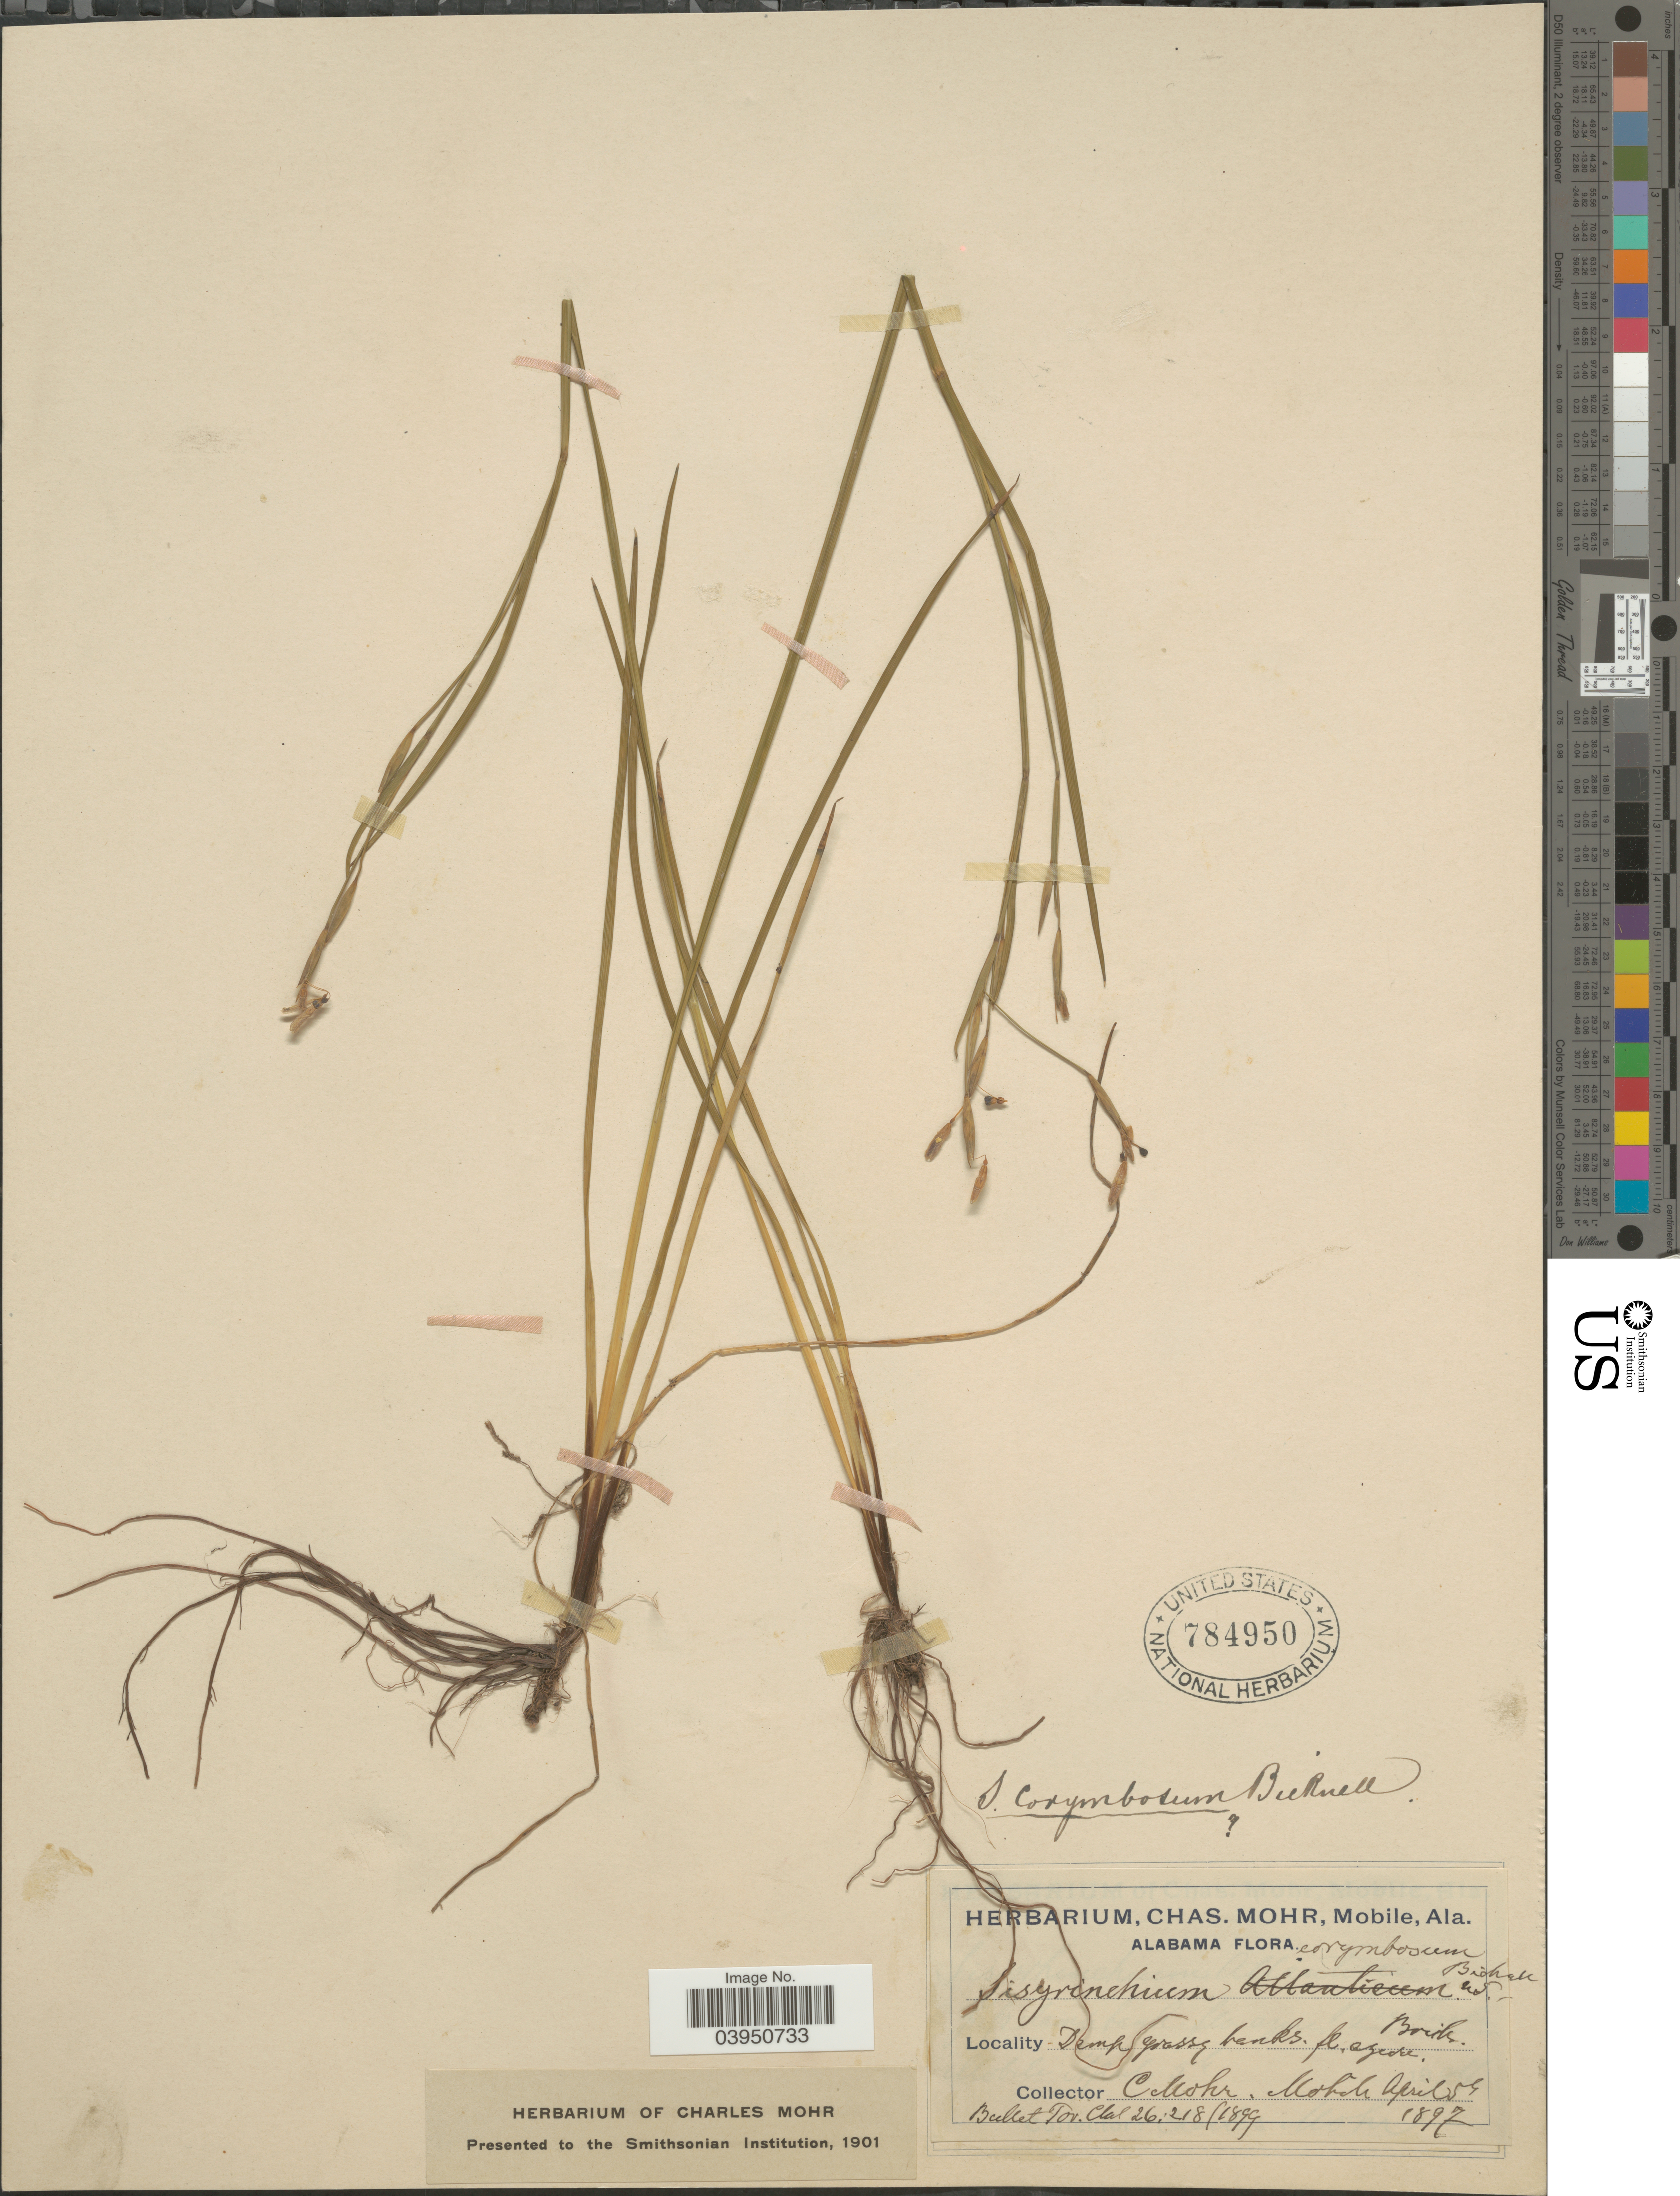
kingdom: Plantae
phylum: Tracheophyta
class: Liliopsida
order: Asparagales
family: Iridaceae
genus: Sisyrinchium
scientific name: Sisyrinchium corymbosum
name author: E.P. Bicknell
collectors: Mohr, C. T. (herbarium)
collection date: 1897-04-19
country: United States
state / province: Alabama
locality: Mobile.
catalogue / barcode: US 784950